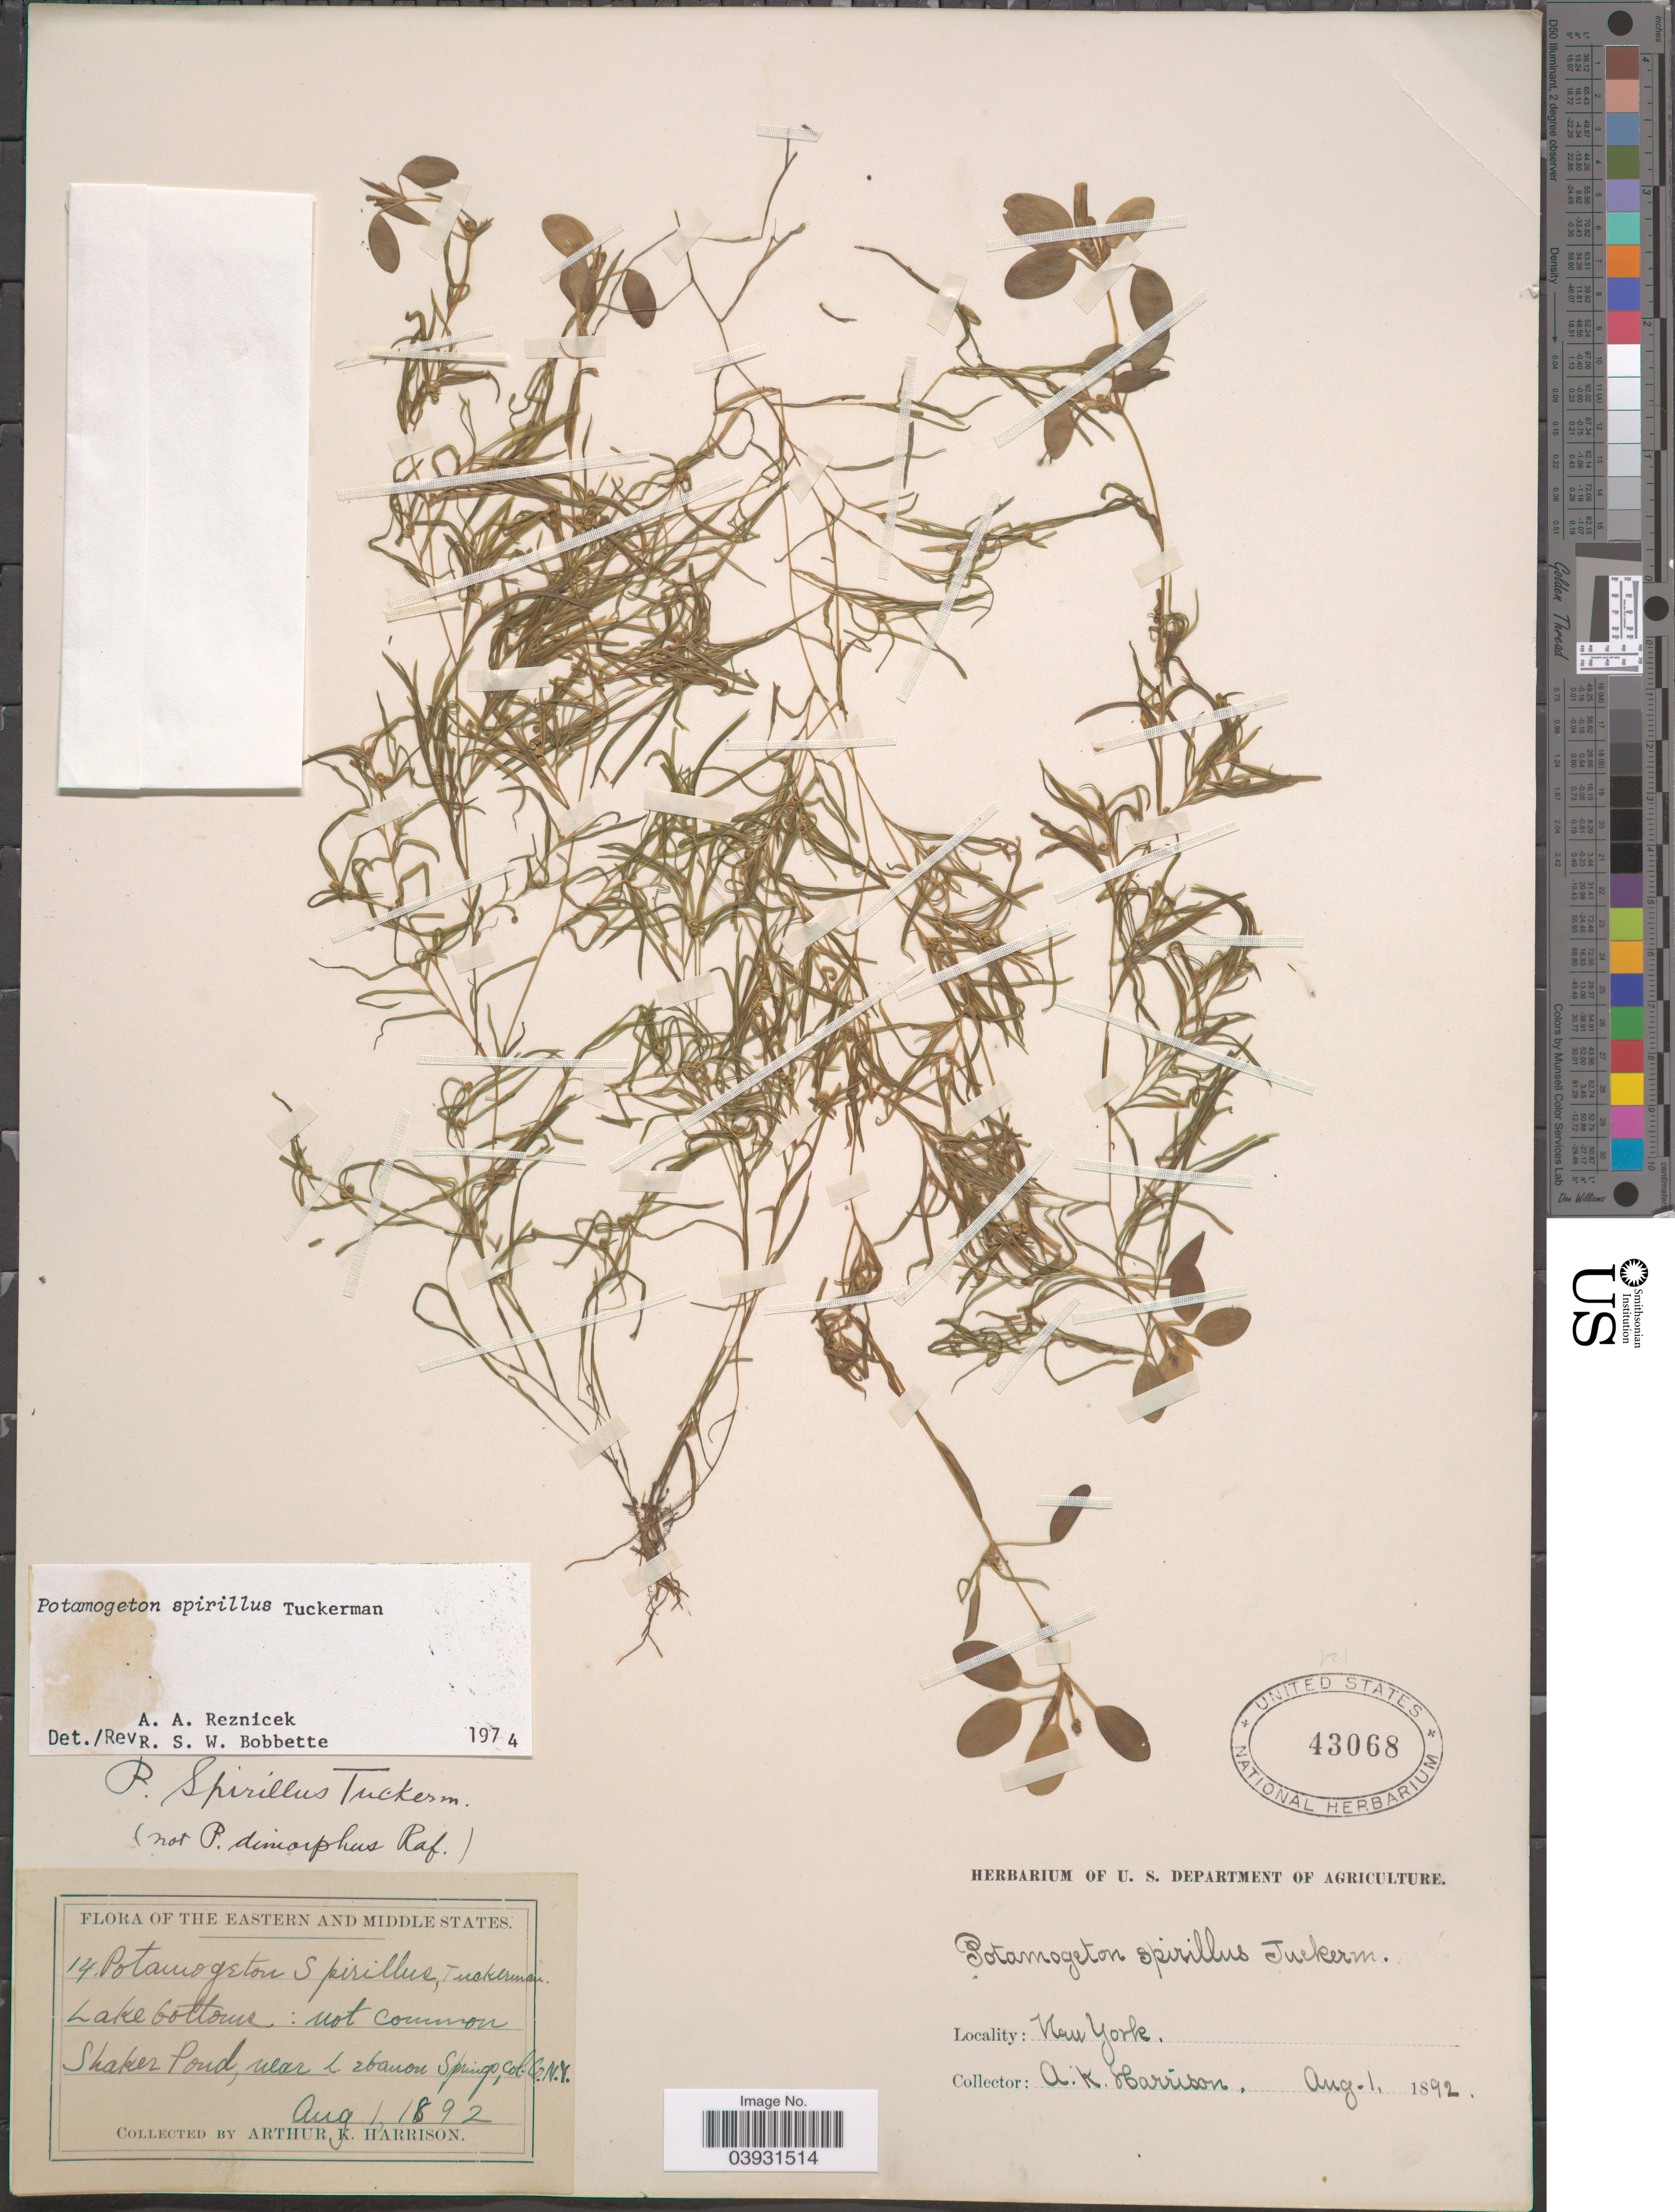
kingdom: Plantae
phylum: Tracheophyta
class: Liliopsida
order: Alismatales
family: Potamogetonaceae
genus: Potamogeton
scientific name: Potamogeton spirillus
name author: Tuck.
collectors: A. K. Harrison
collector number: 14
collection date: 1892-08-01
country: United States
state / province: New York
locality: The eastern and middle states. Shaker Pond, near Lebanon Springs, Col. Co.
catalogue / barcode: US 43068